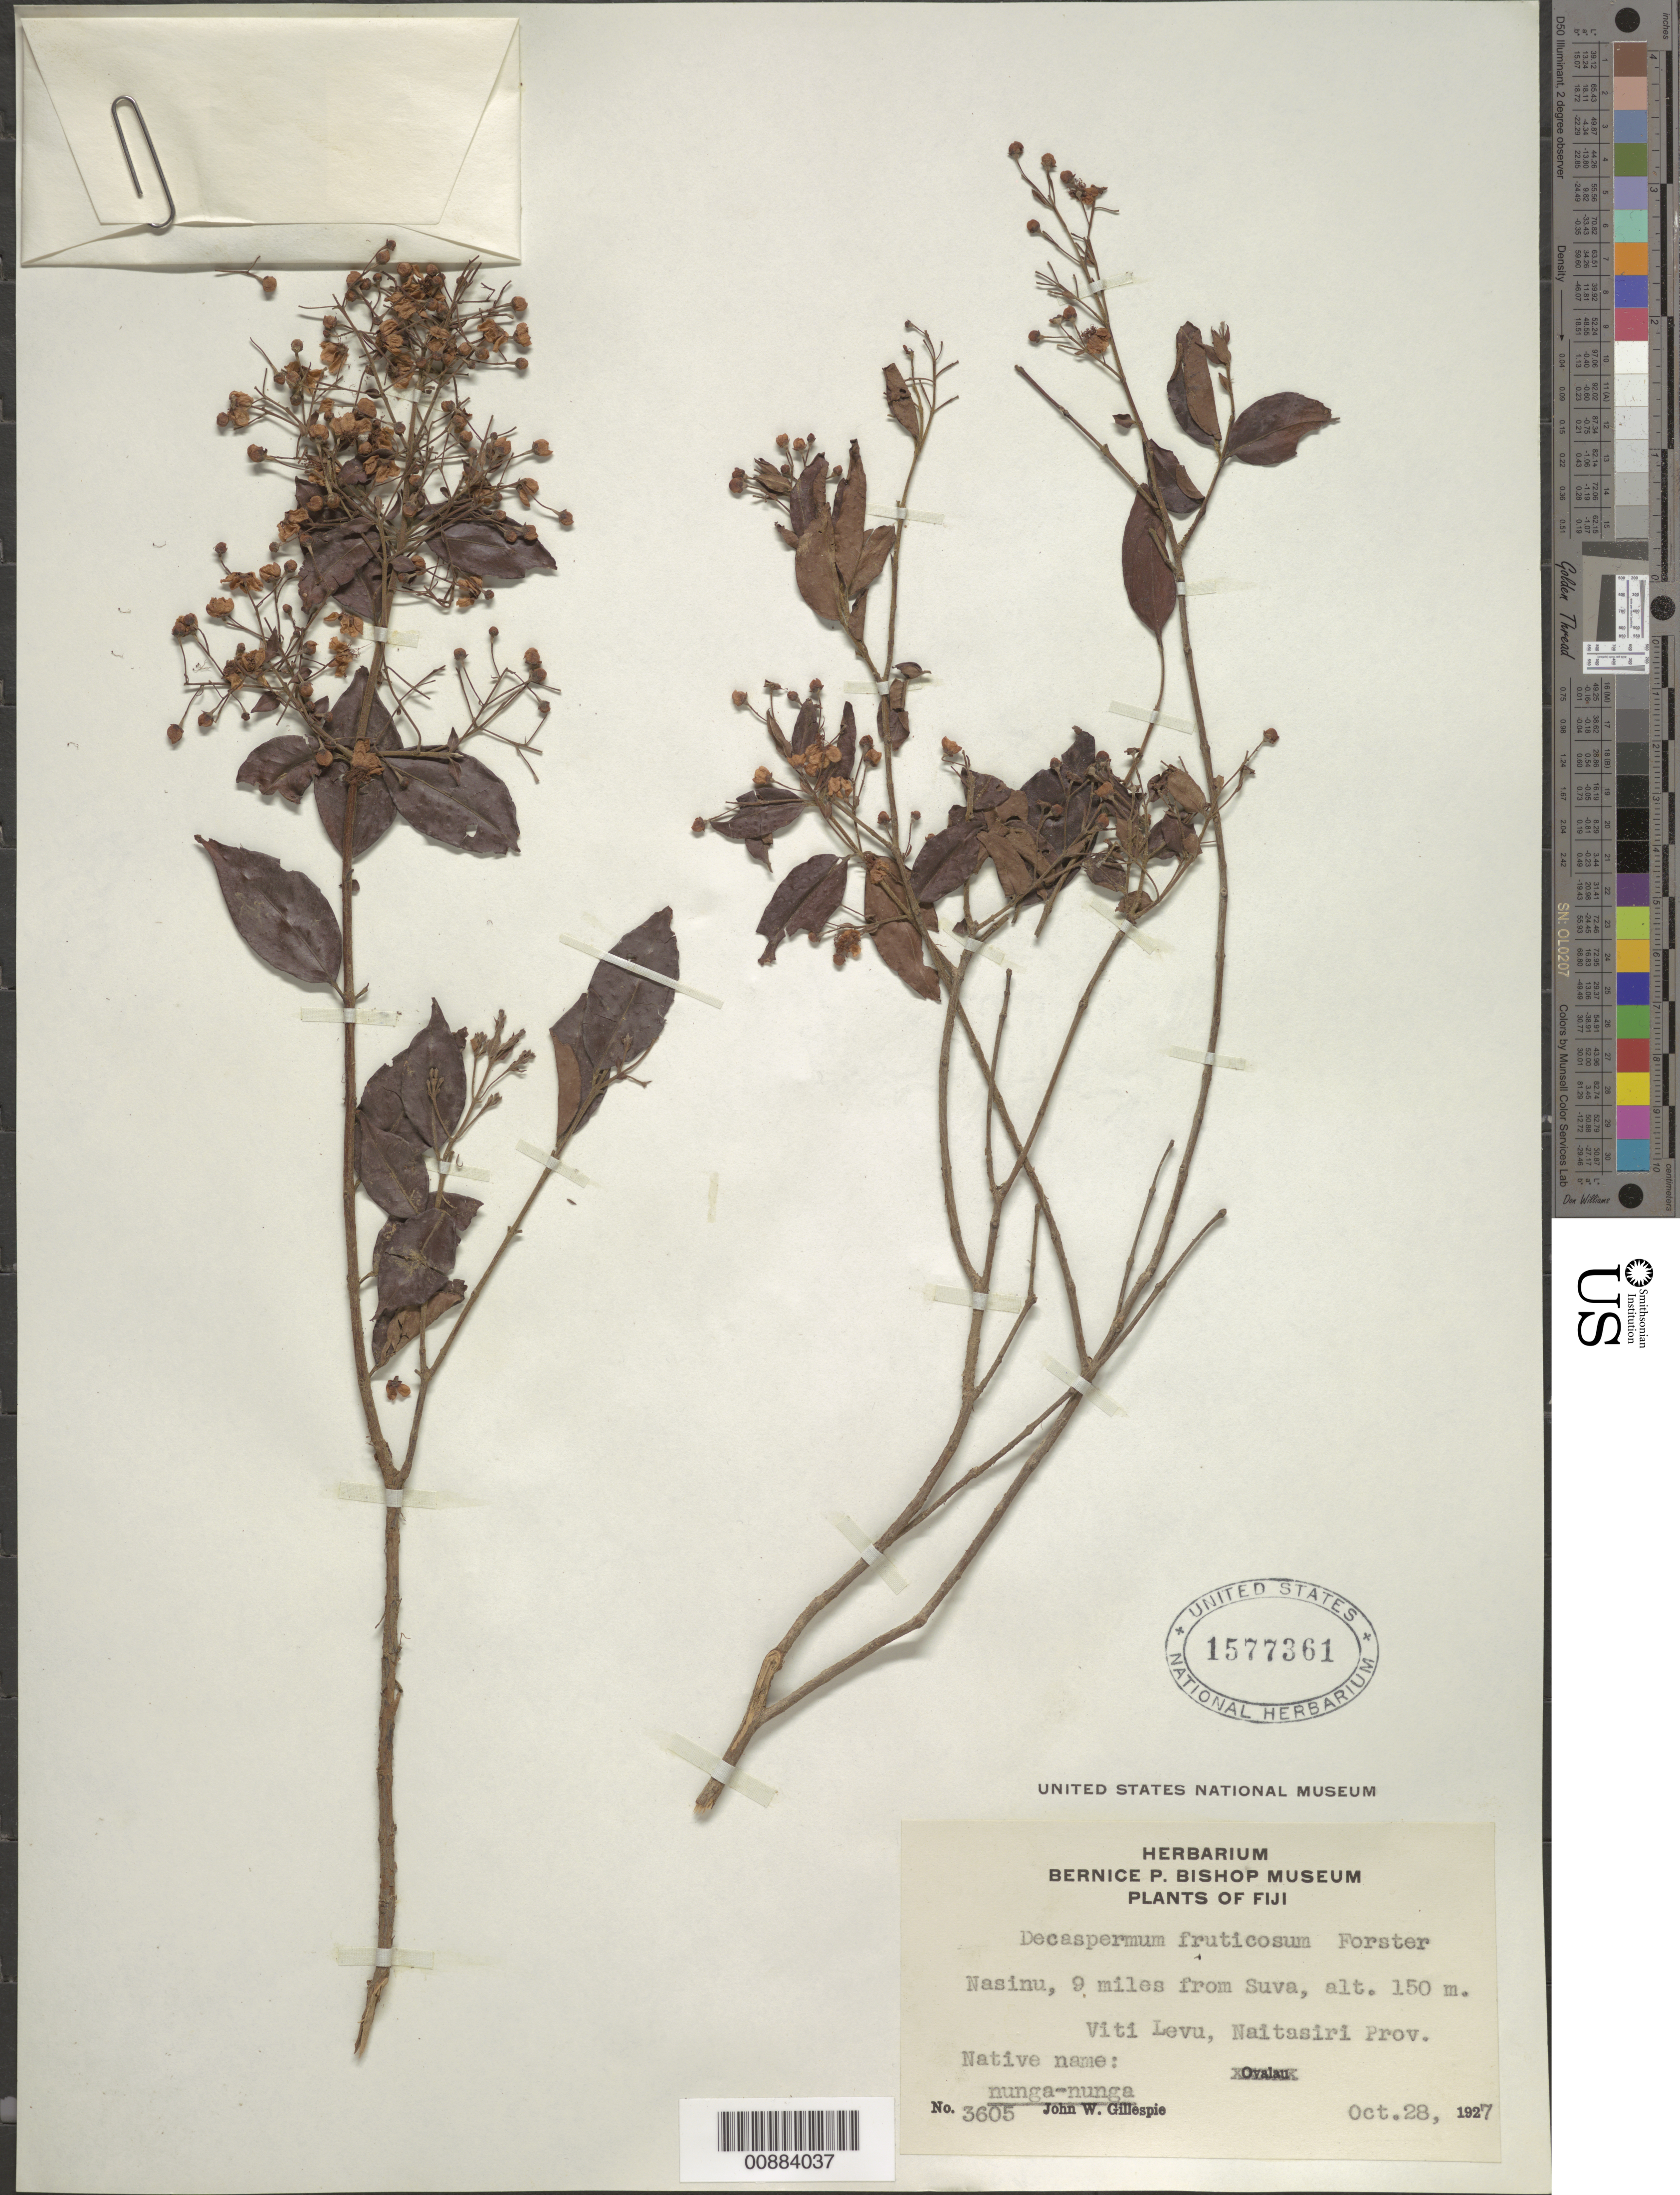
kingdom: Plantae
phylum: Tracheophyta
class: Magnoliopsida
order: Myrtales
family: Myrtaceae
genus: Decaspermum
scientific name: Decaspermum vitiense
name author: (A. Gray) Nied.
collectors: J. W. Gillespie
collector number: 3605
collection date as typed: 28 Oct 1927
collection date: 1927-10-28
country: Fiji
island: Viti Levu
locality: Nasinu, 9 mi. from Suva, Naitasiri Prov.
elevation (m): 150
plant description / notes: cited by A.J. Scott, Kew Bull. 34(1): 65. 1979.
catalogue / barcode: US 1577361